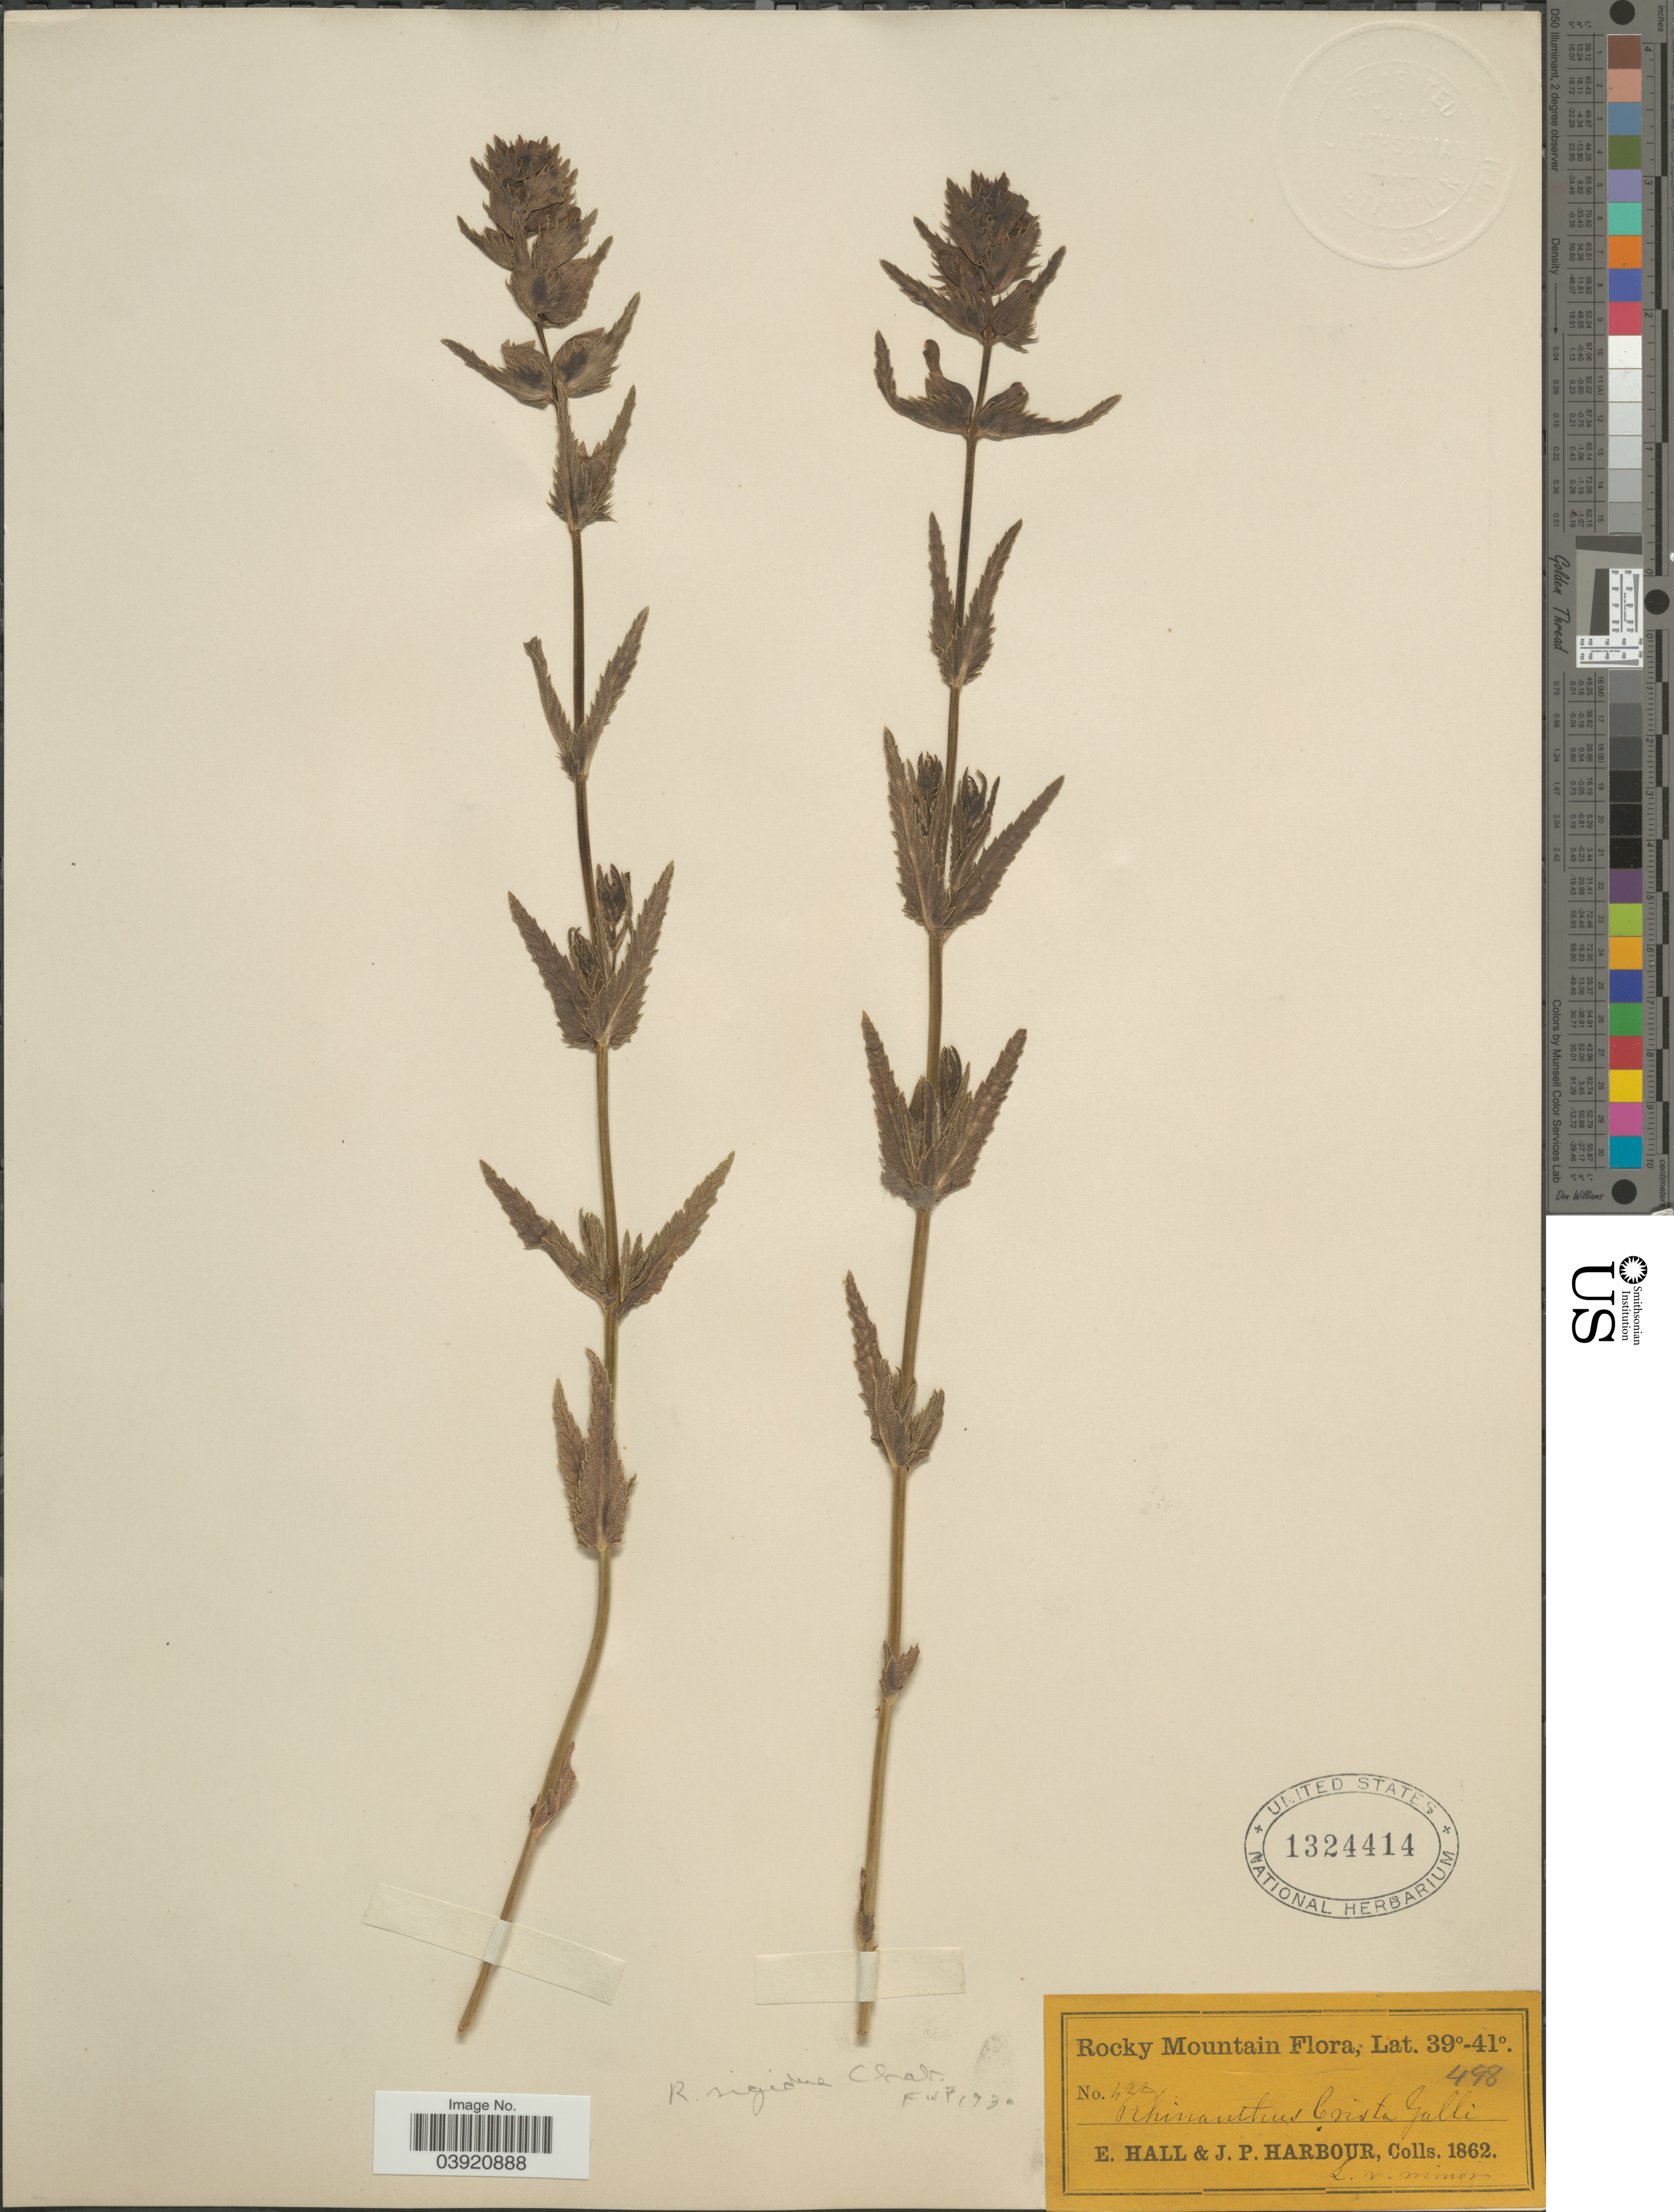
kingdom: Plantae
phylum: Tracheophyta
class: Magnoliopsida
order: Lamiales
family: Orobanchaceae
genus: Rhinanthus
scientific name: Rhinanthus rigidus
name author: Chabert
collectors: E. Hall & J. Harbour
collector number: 422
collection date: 1862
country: United States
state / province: Colorado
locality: Rocky Mountain.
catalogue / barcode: US 1324414